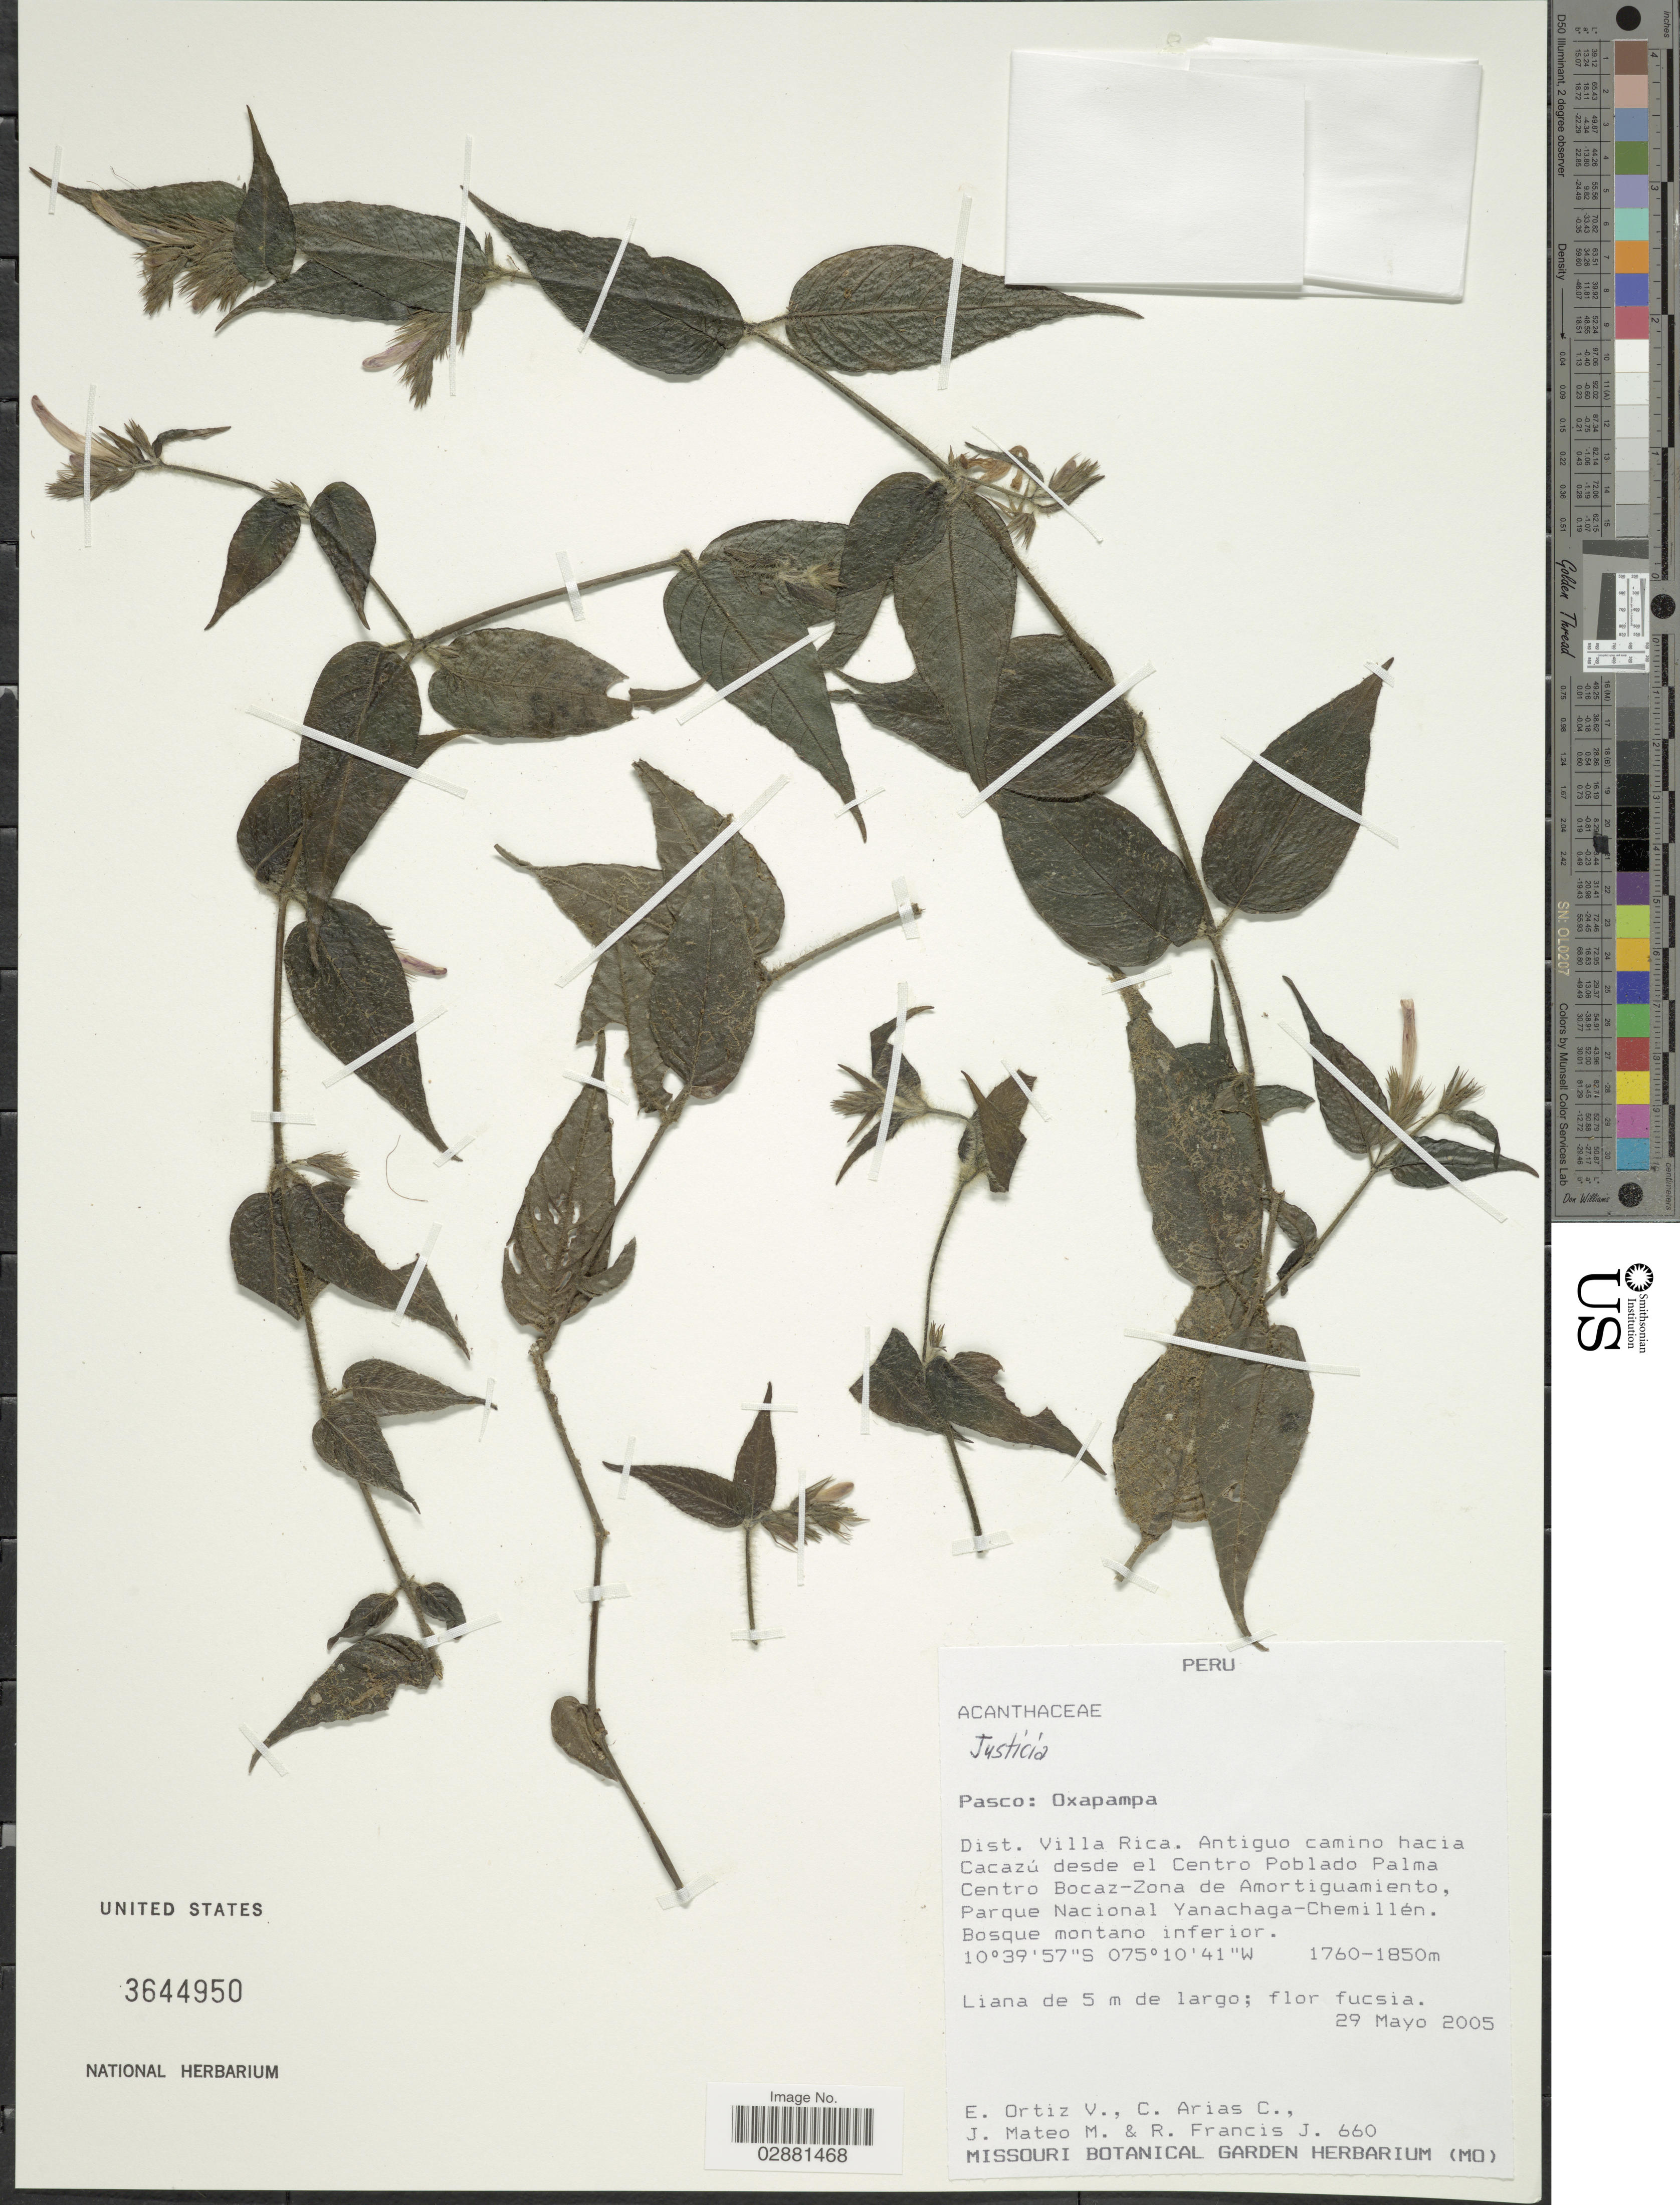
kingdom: Plantae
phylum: Tracheophyta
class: Magnoliopsida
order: Lamiales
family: Acanthaceae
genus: Justicia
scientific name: Justicia sp.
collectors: E. Ortiz V., C. Arias C., J. Mateo M. & R. Francis J.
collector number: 660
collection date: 2005-05-29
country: Peru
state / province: Pasco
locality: Oxapampa, Dist. Villa Rica, Antiguo camino hacia Cacazú desde el Centro Poblado Palma Centro Bocaz-Zona de Amortiguamiento, Parque Nacional Yanachaga-Chemillén.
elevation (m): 1760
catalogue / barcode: US 3644950